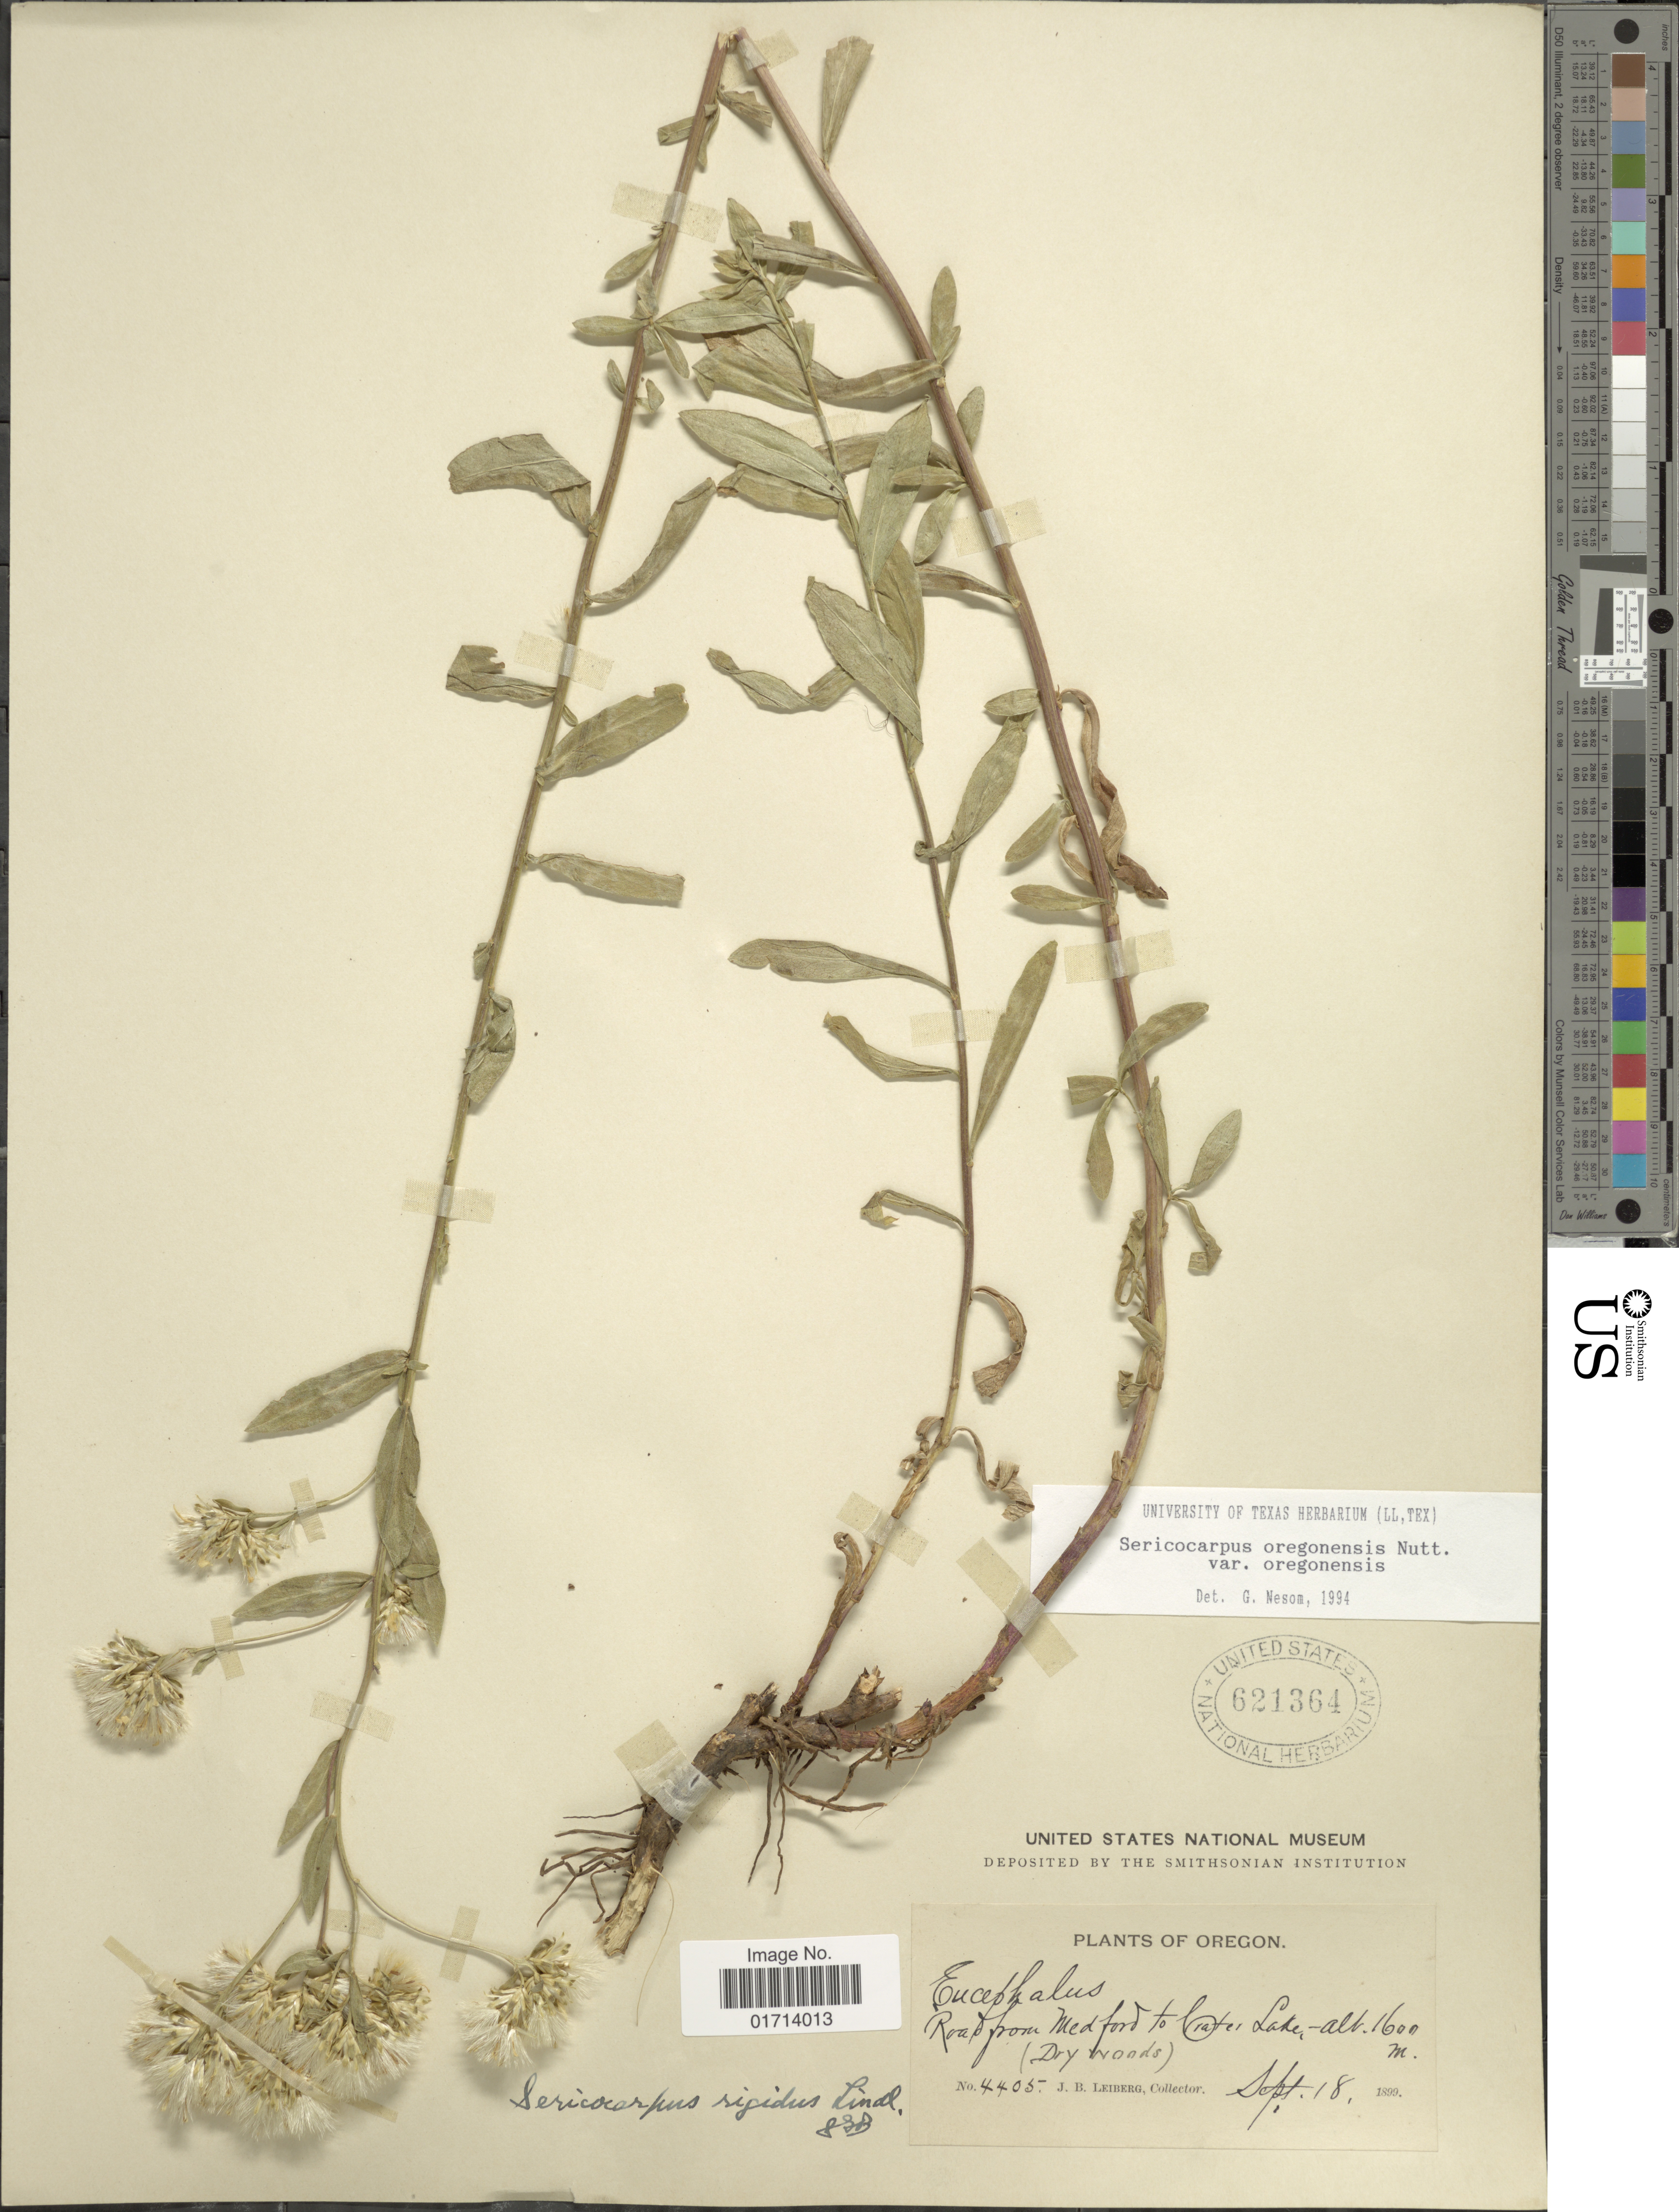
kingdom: Plantae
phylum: Tracheophyta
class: Magnoliopsida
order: Asterales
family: Asteraceae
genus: Sericocarpus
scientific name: Sericocarpus oregonensis var. oregonensis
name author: Nutt.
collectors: J. B. Leiberg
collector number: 4405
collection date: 1899-09-18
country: United States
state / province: Oregon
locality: Road from medford to Cater Lake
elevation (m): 1600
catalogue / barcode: US 621364